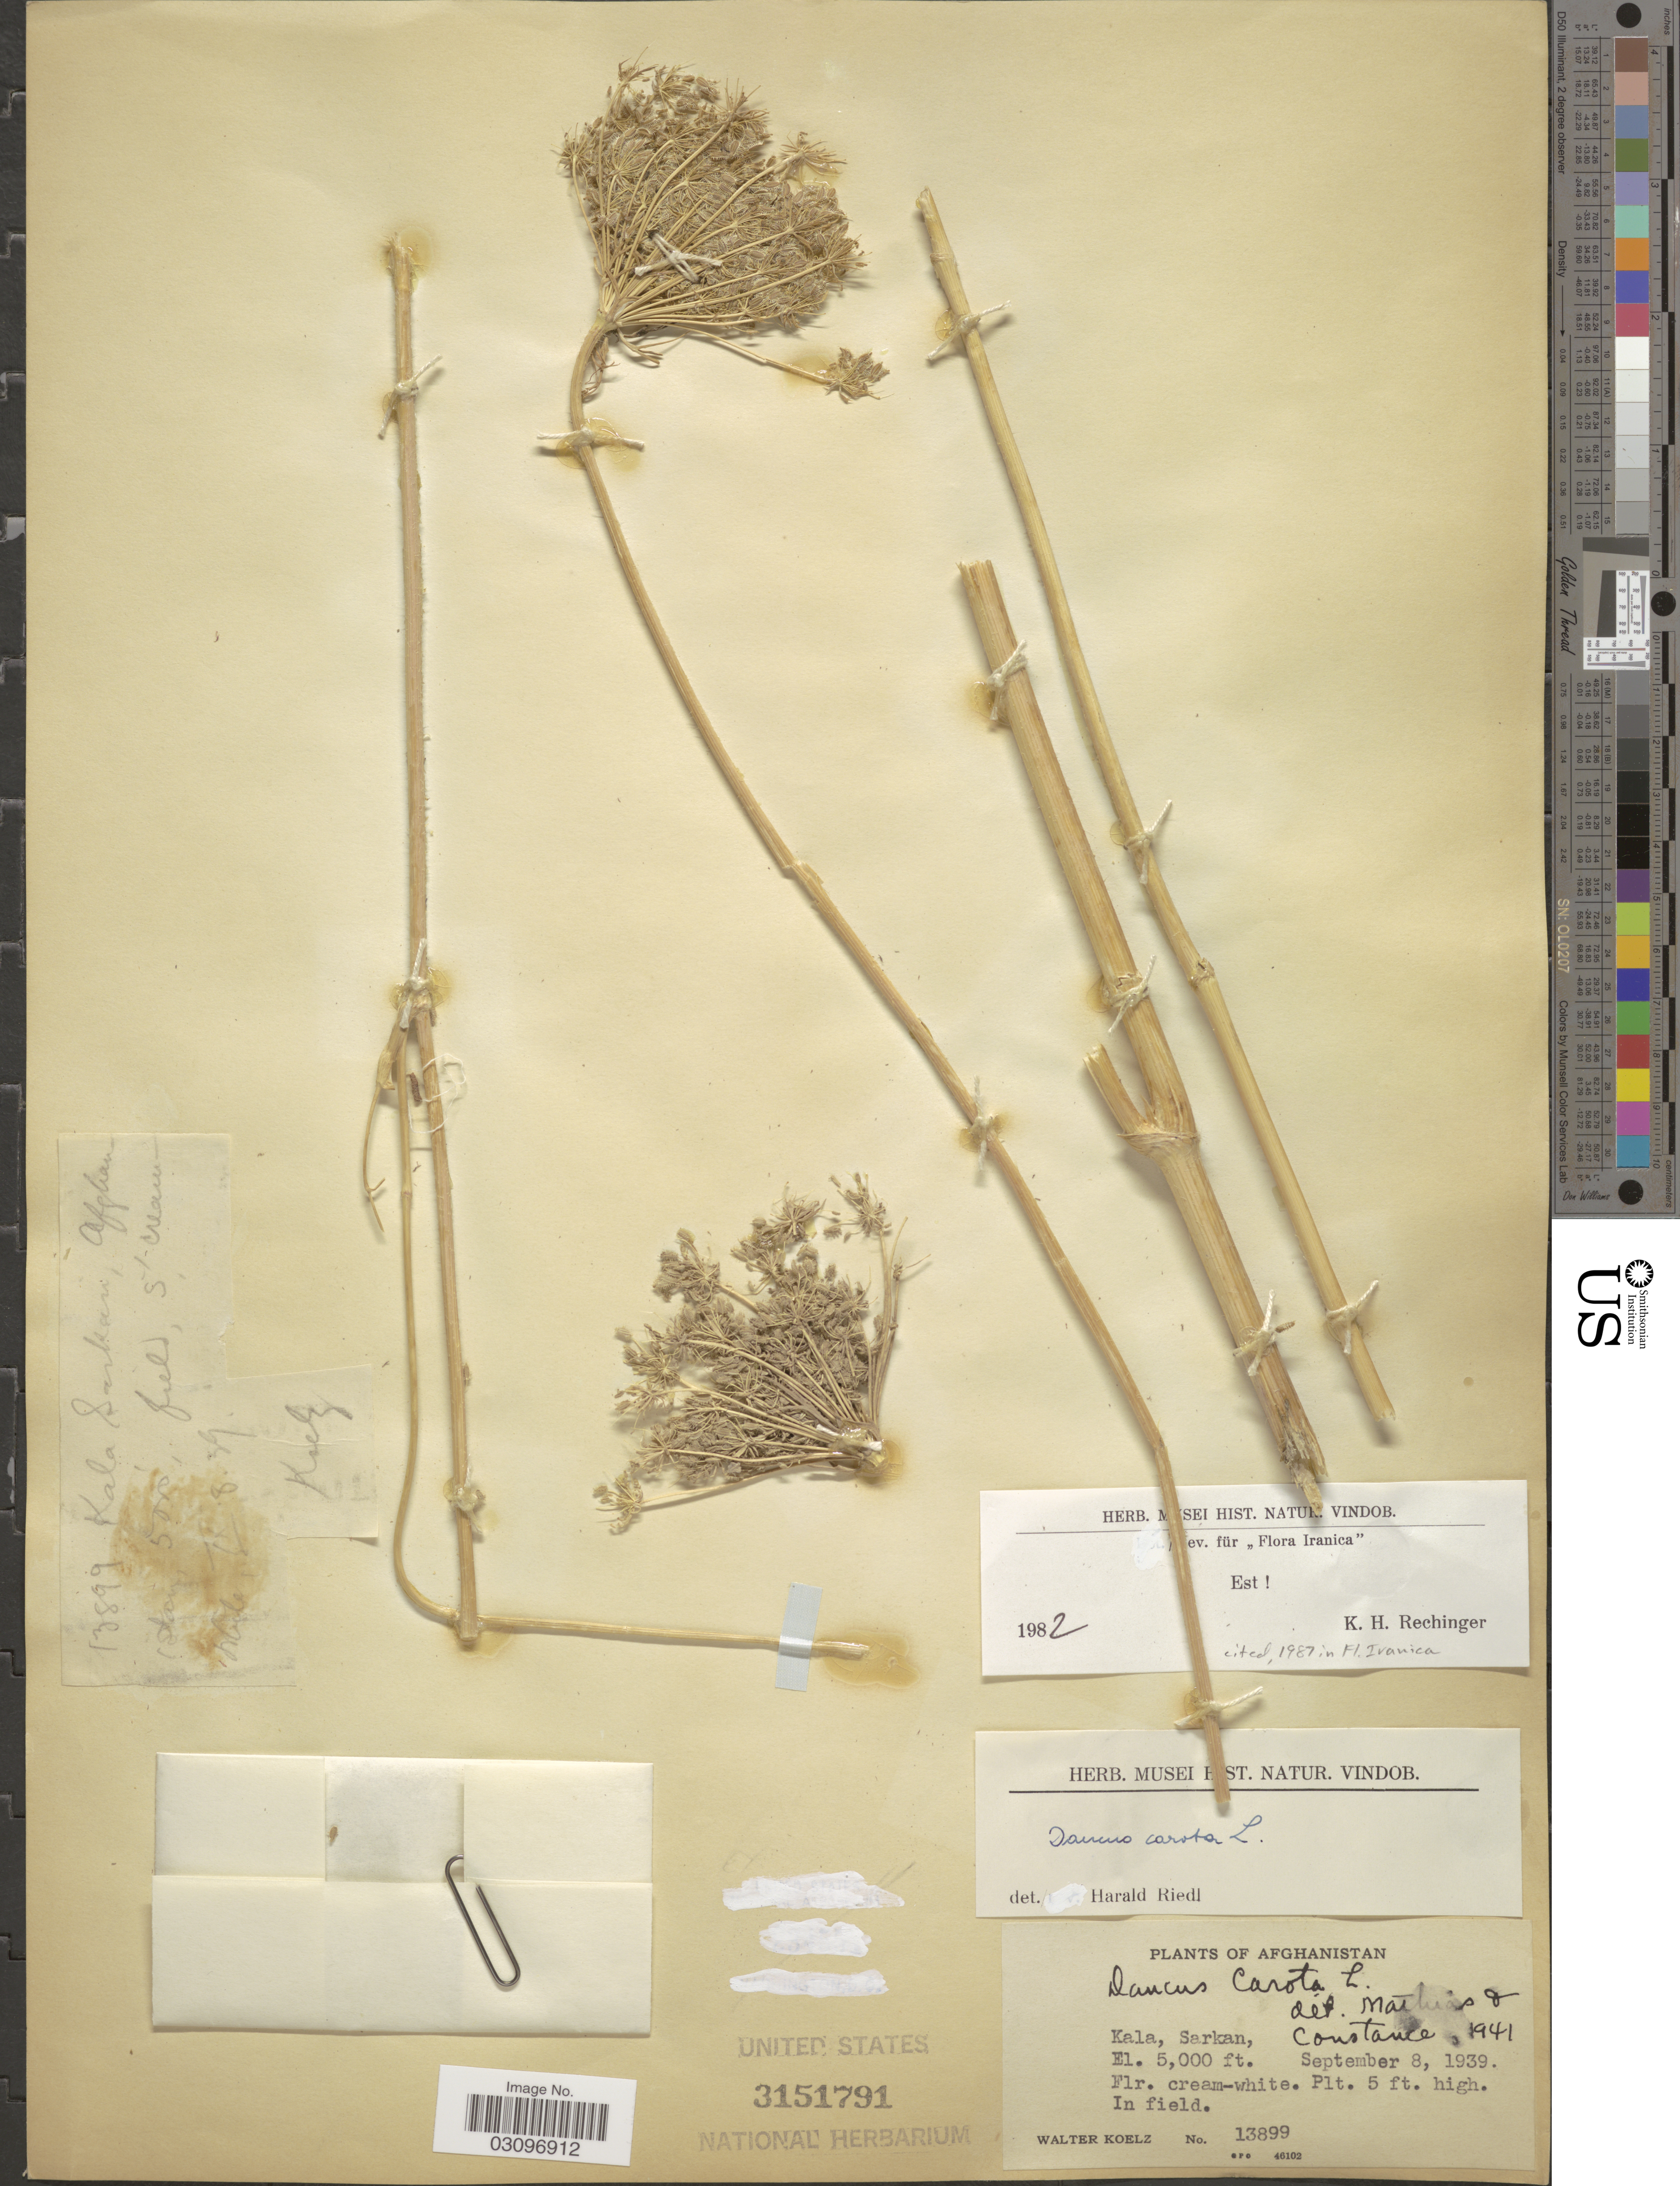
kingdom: Plantae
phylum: Tracheophyta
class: Magnoliopsida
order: Apiales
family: Apiaceae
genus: Daucus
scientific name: Daucus carota subsp. carota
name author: L.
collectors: W. N. Koelz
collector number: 13899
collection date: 1939-09-08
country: Afghanistan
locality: Kala, Sarkan.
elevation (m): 1524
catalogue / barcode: US 3151791